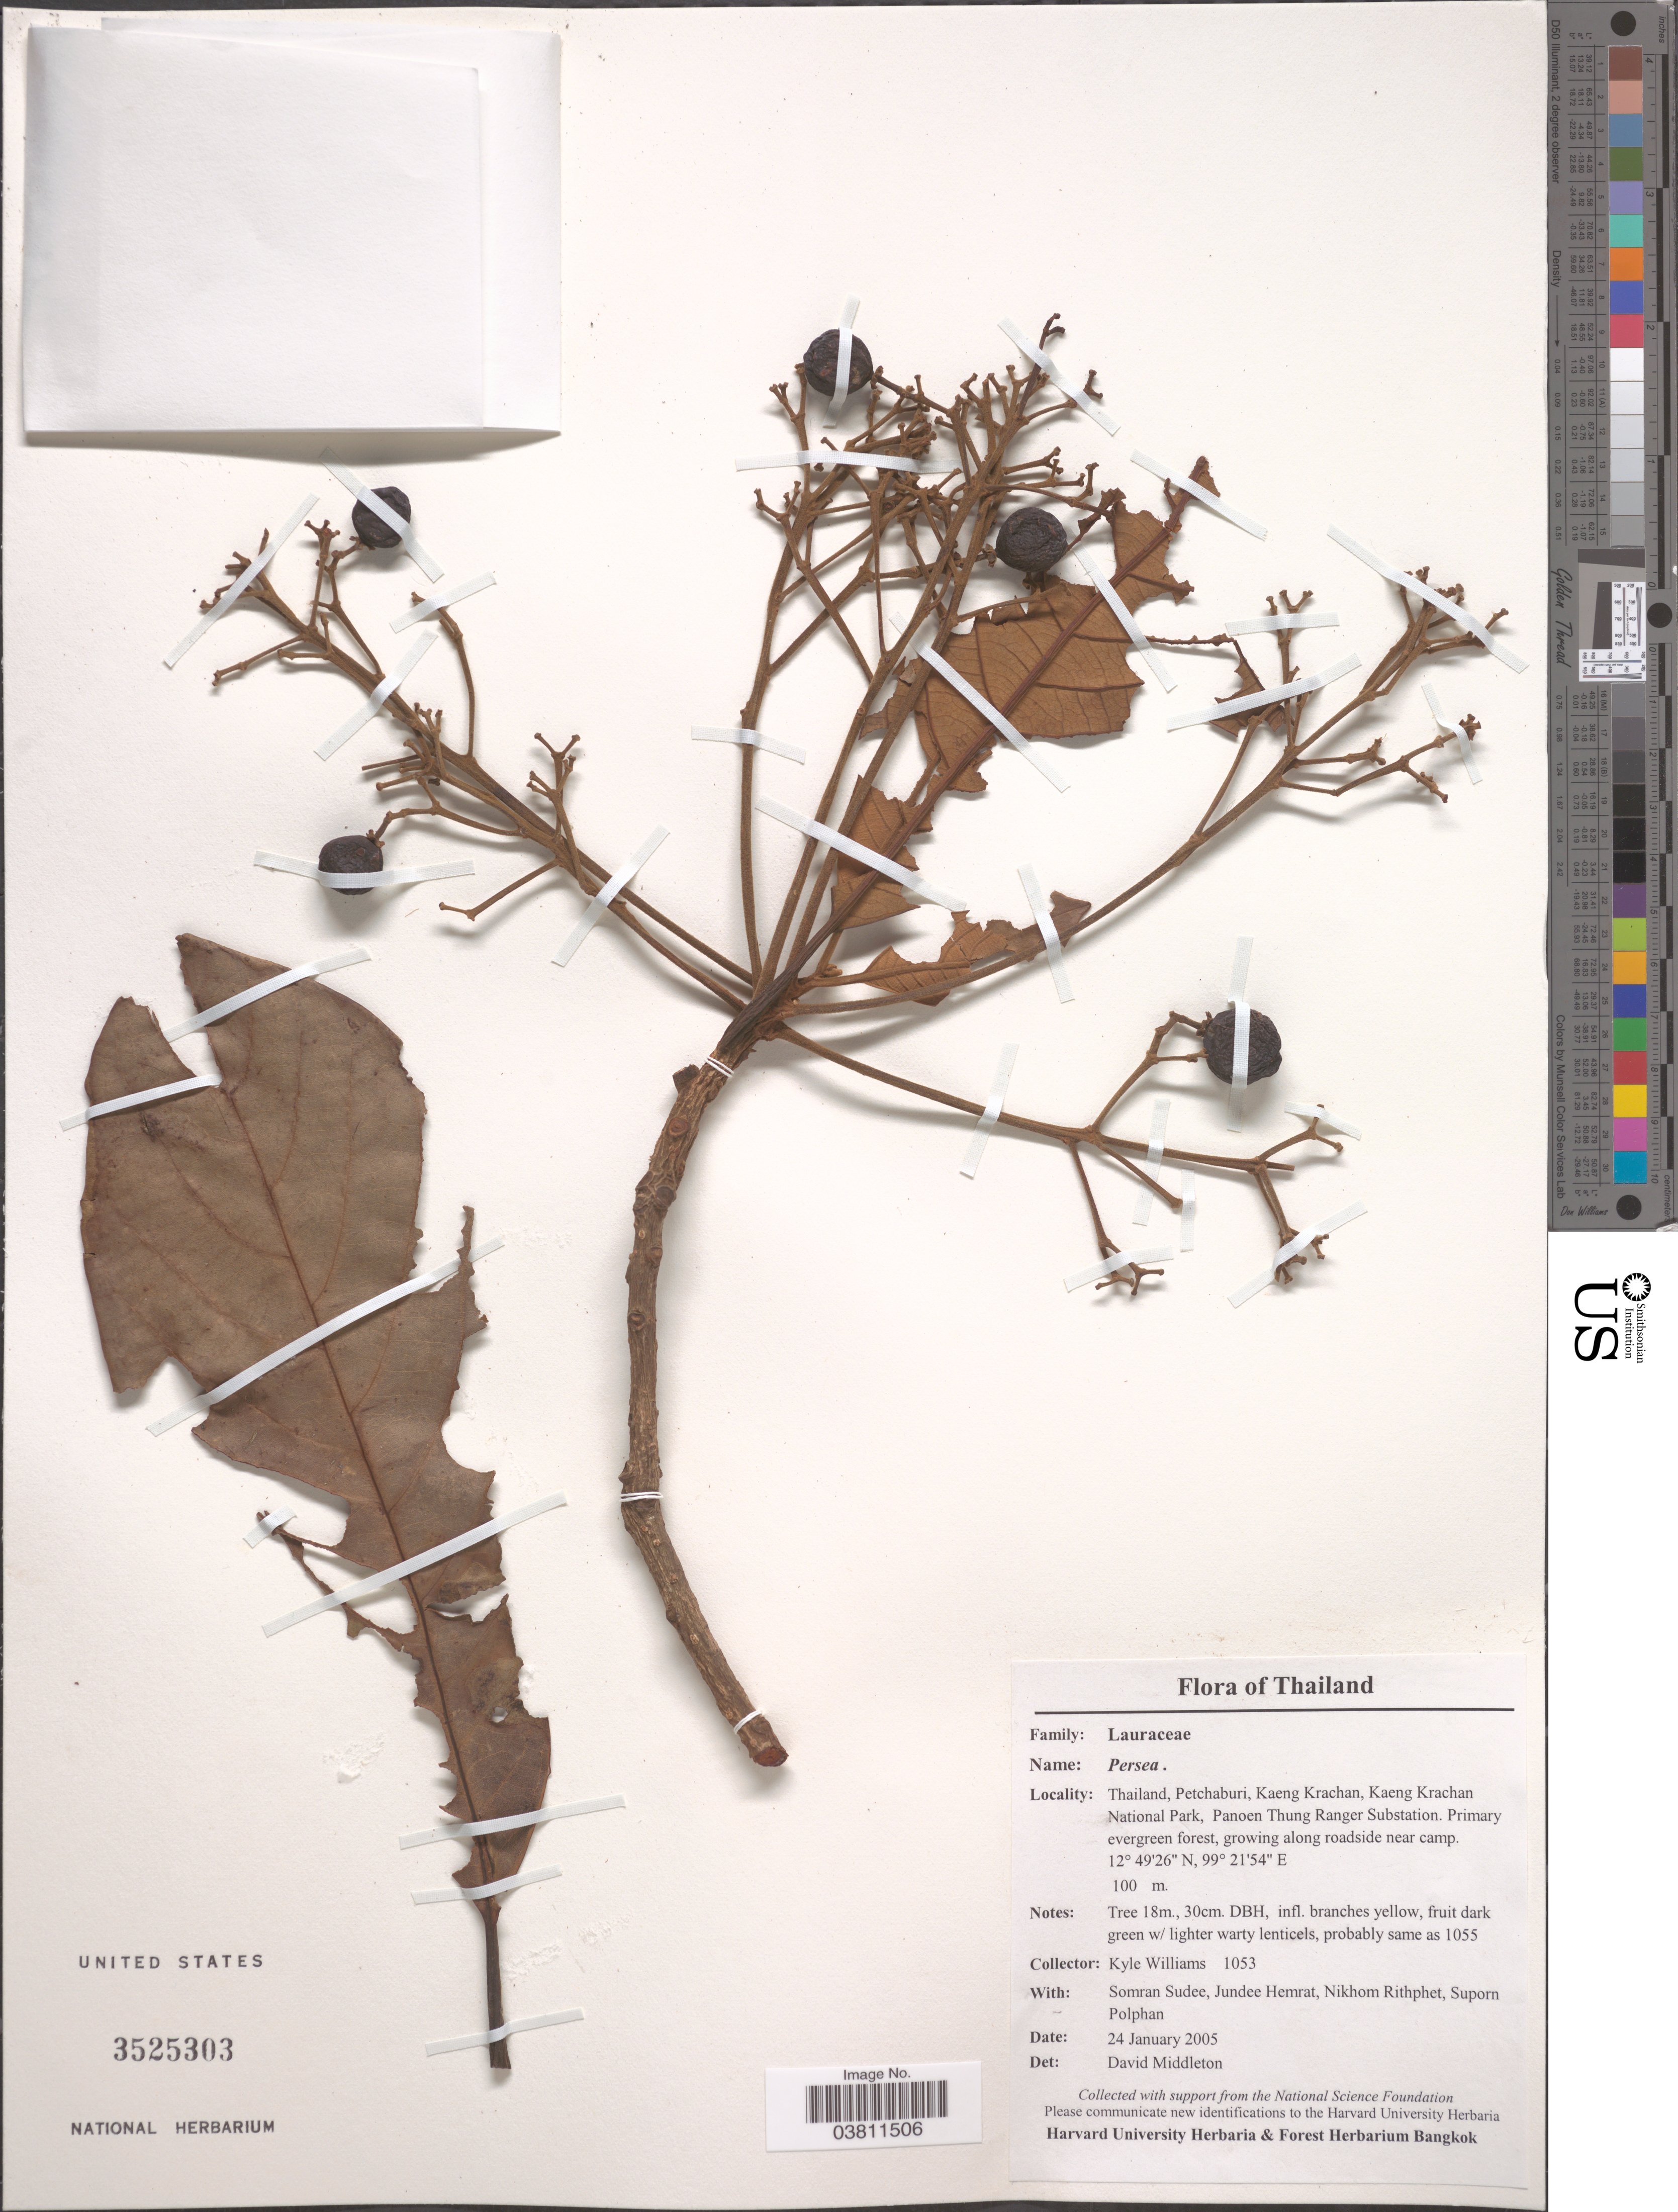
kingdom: Plantae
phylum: Tracheophyta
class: Magnoliopsida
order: Laurales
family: Lauraceae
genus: Persea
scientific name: Persea sp.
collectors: K. J. Williams, S. Sudee, J. Hemrat, N. Rithphet & S. Polphan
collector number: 1053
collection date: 2005-01-24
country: Thailand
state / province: Phetchaburi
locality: Petchaburi, Kaeng Krachan, Kaeng Krachan National Park, Panoen Ranger Substation. Primary evergreen forest, growing along roadside near camp.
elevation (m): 100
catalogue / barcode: US 3525303